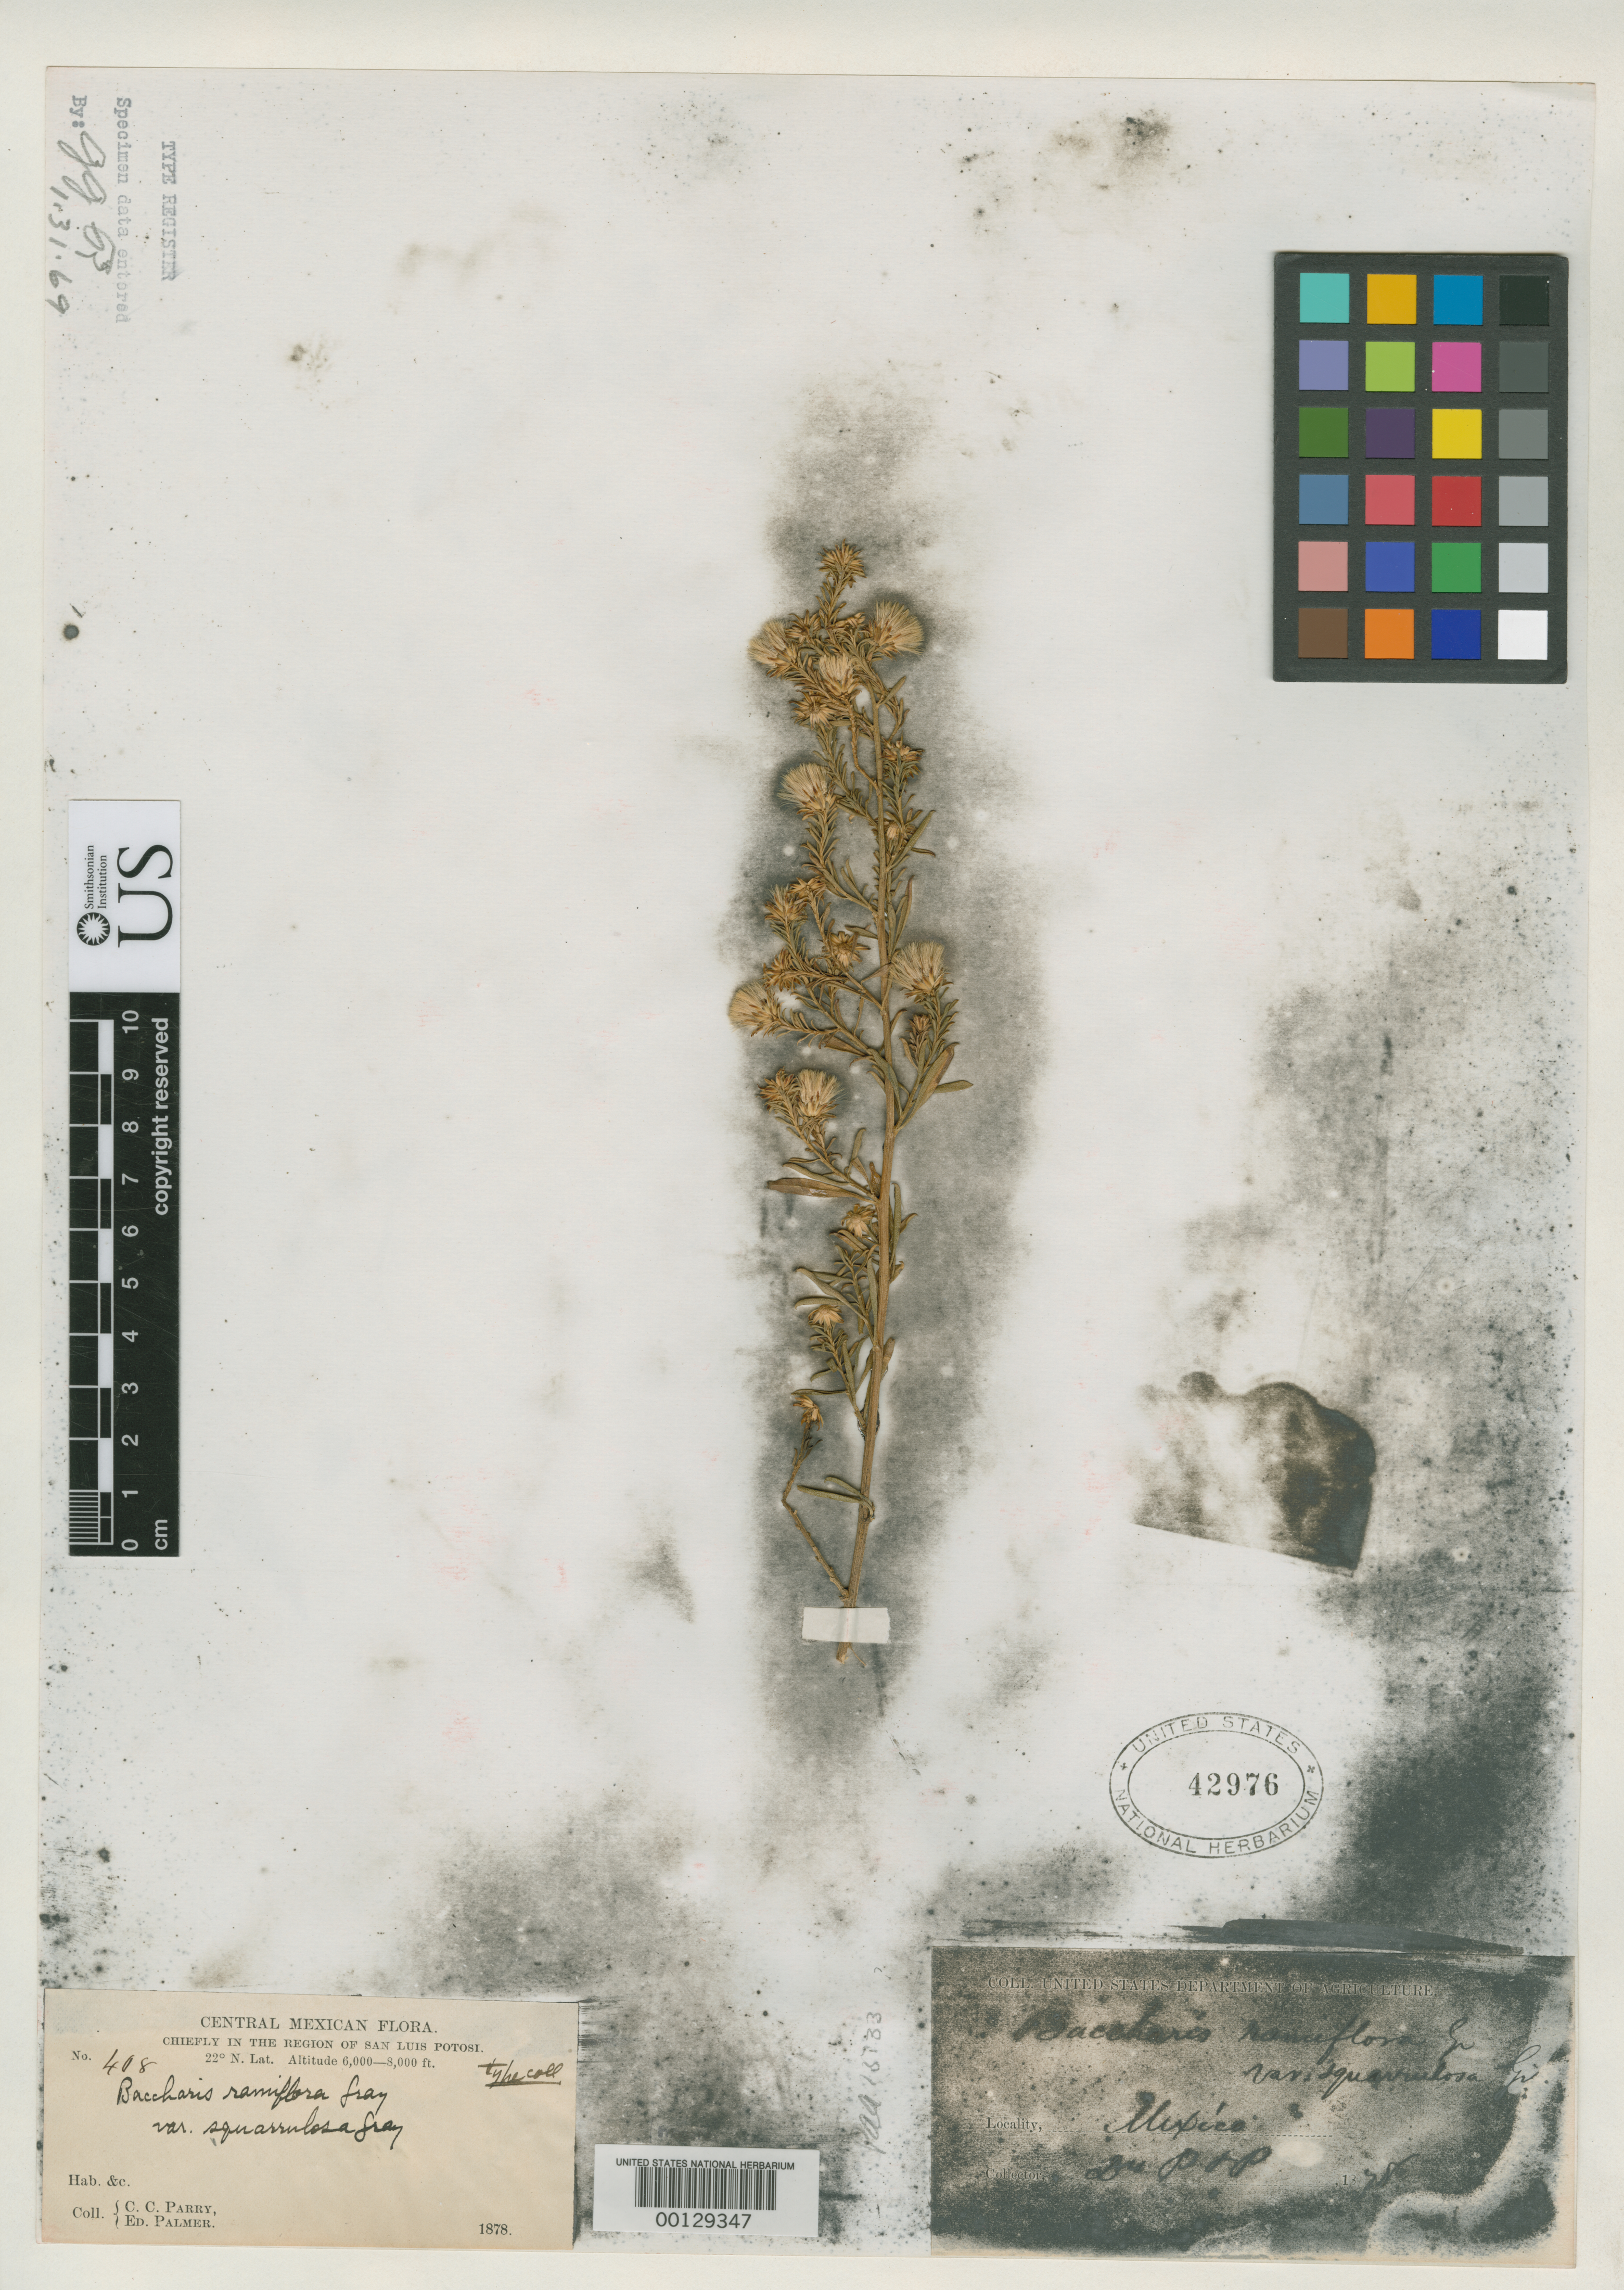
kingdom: Plantae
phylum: Tracheophyta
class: Magnoliopsida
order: Asterales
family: Asteraceae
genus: Baccharis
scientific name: Baccharis ramiflora var. squarrulosa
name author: A. Gray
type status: Isotype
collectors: C. C. Parry & E. Palmer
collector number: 408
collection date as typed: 1878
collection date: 1878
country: Mexico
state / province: San Luis Potosi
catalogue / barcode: US 42976